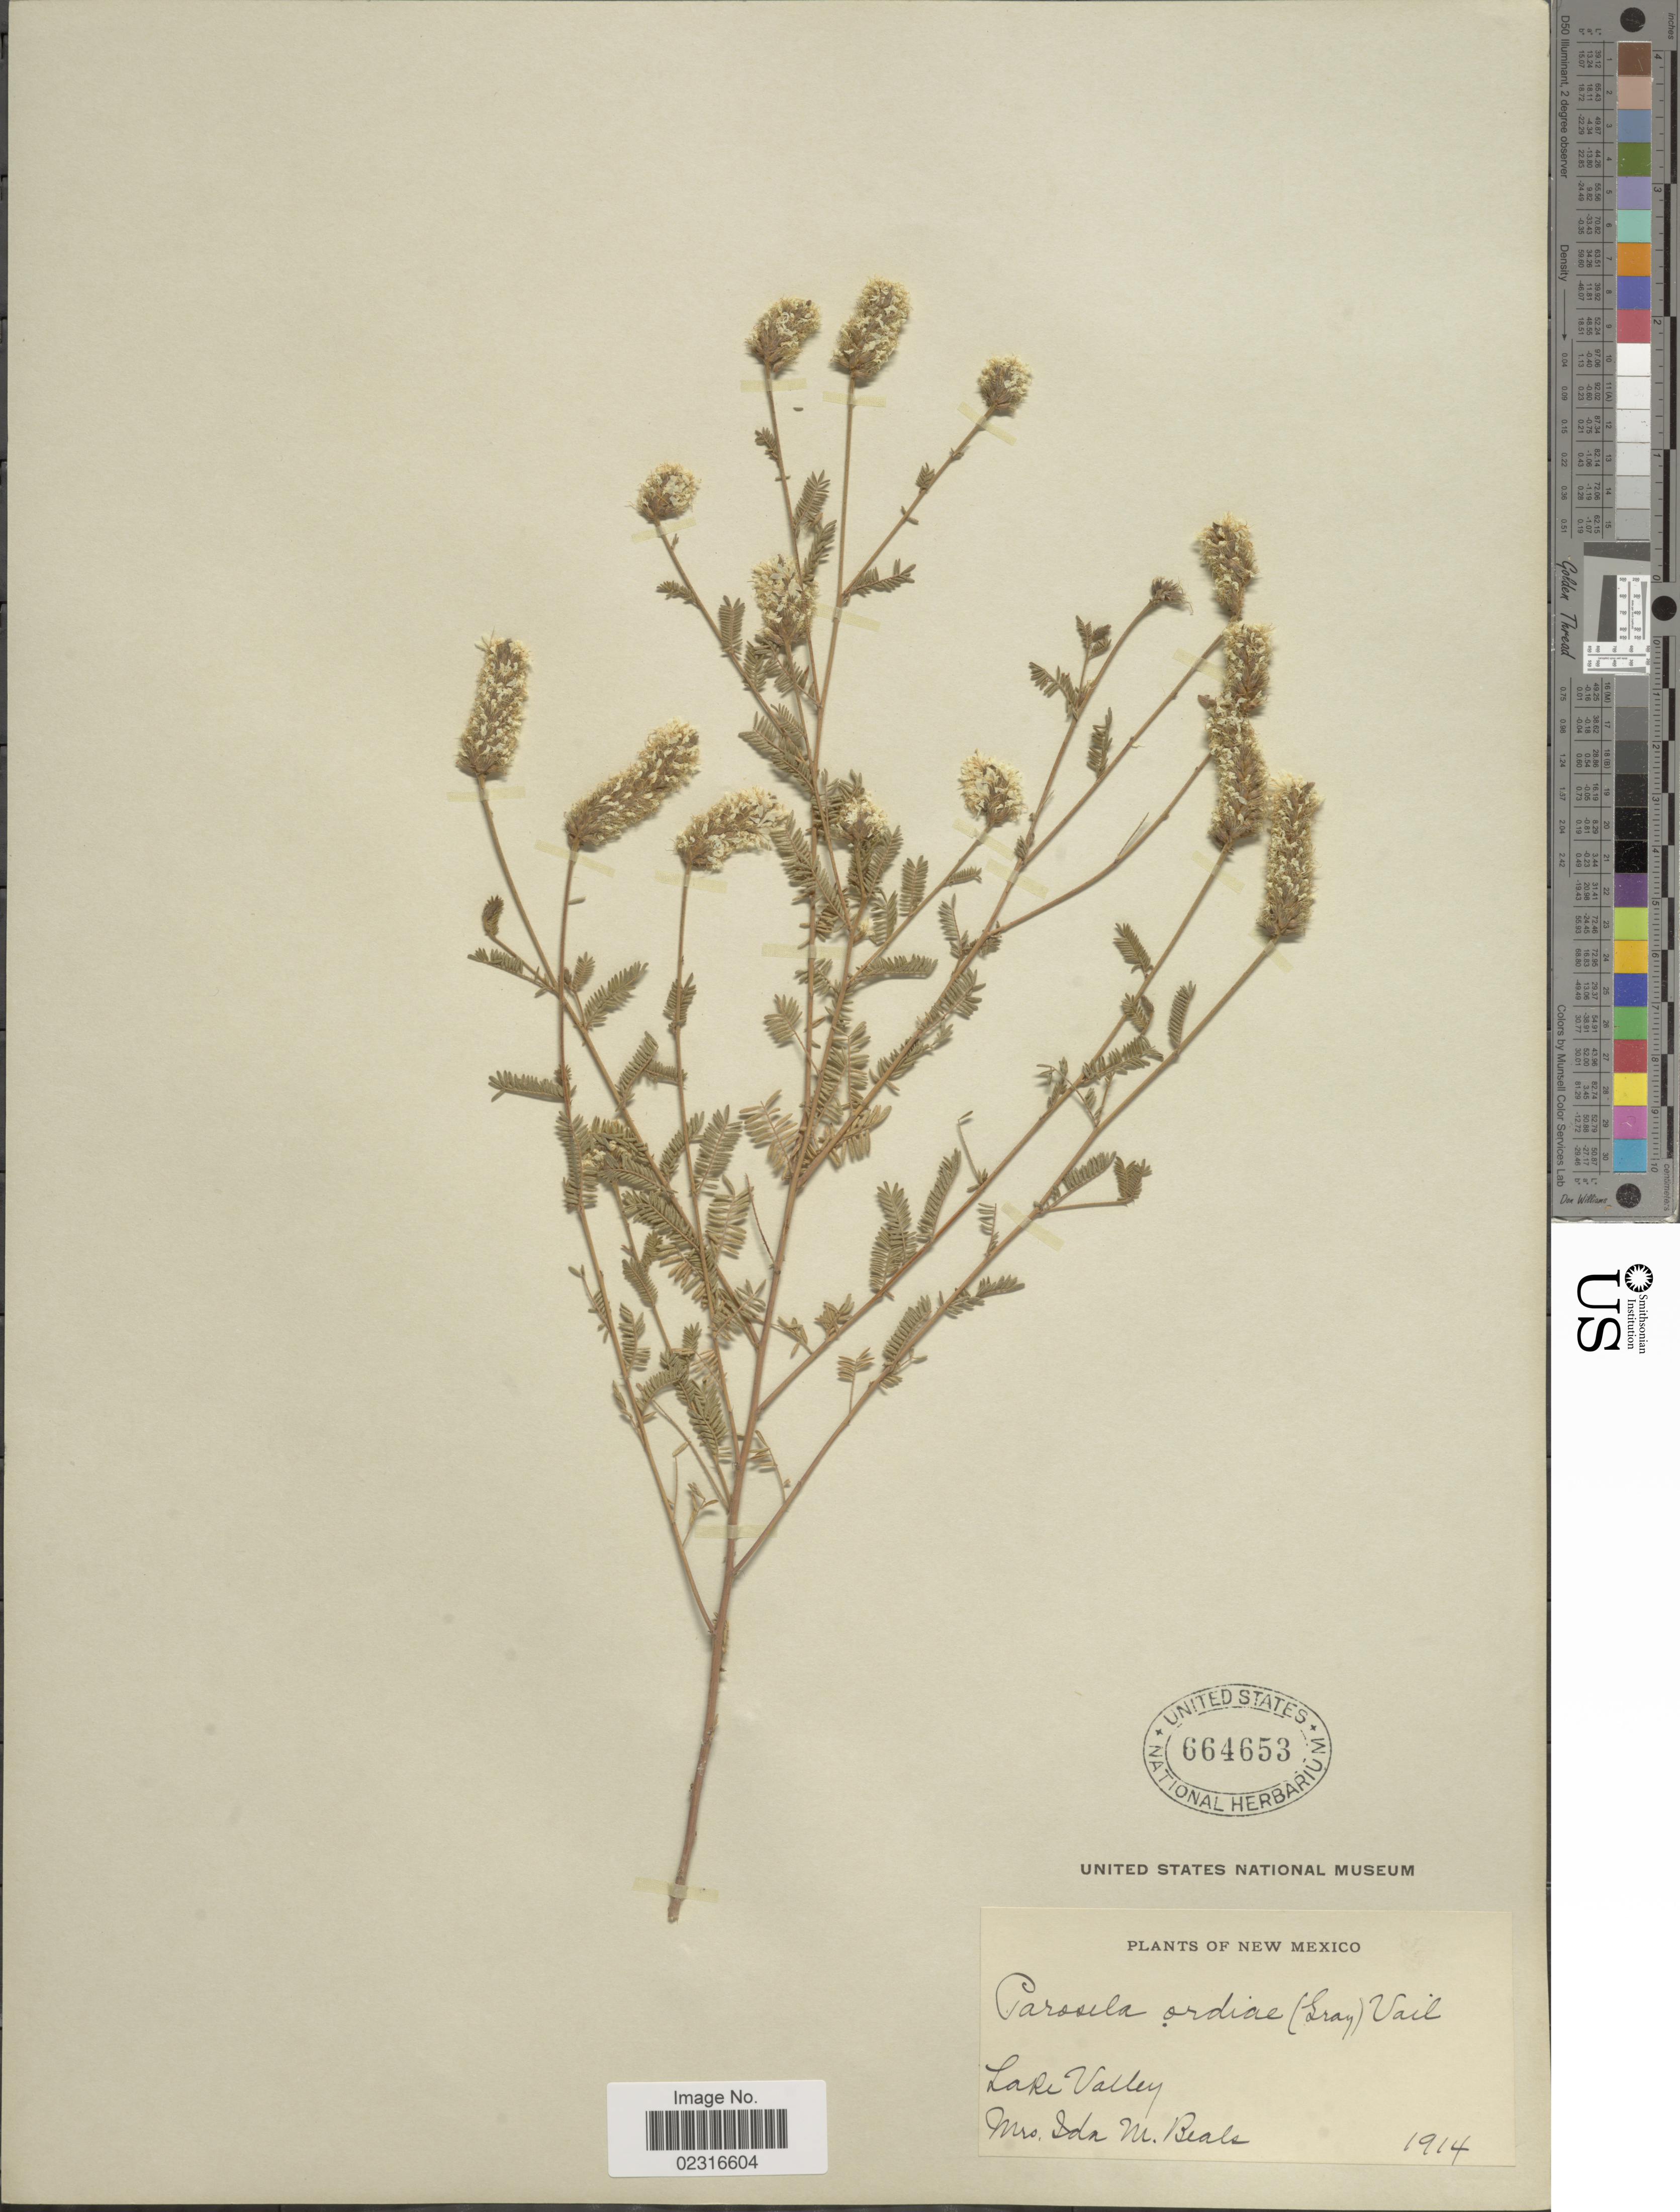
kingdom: Plantae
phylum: Tracheophyta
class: Magnoliopsida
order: Fabales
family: Fabaceae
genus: Dalea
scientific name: Dalea albiflora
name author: A. Gray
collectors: I. M. Beals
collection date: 1914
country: United States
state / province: New Mexico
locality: Lake Valley.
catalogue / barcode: US 664653